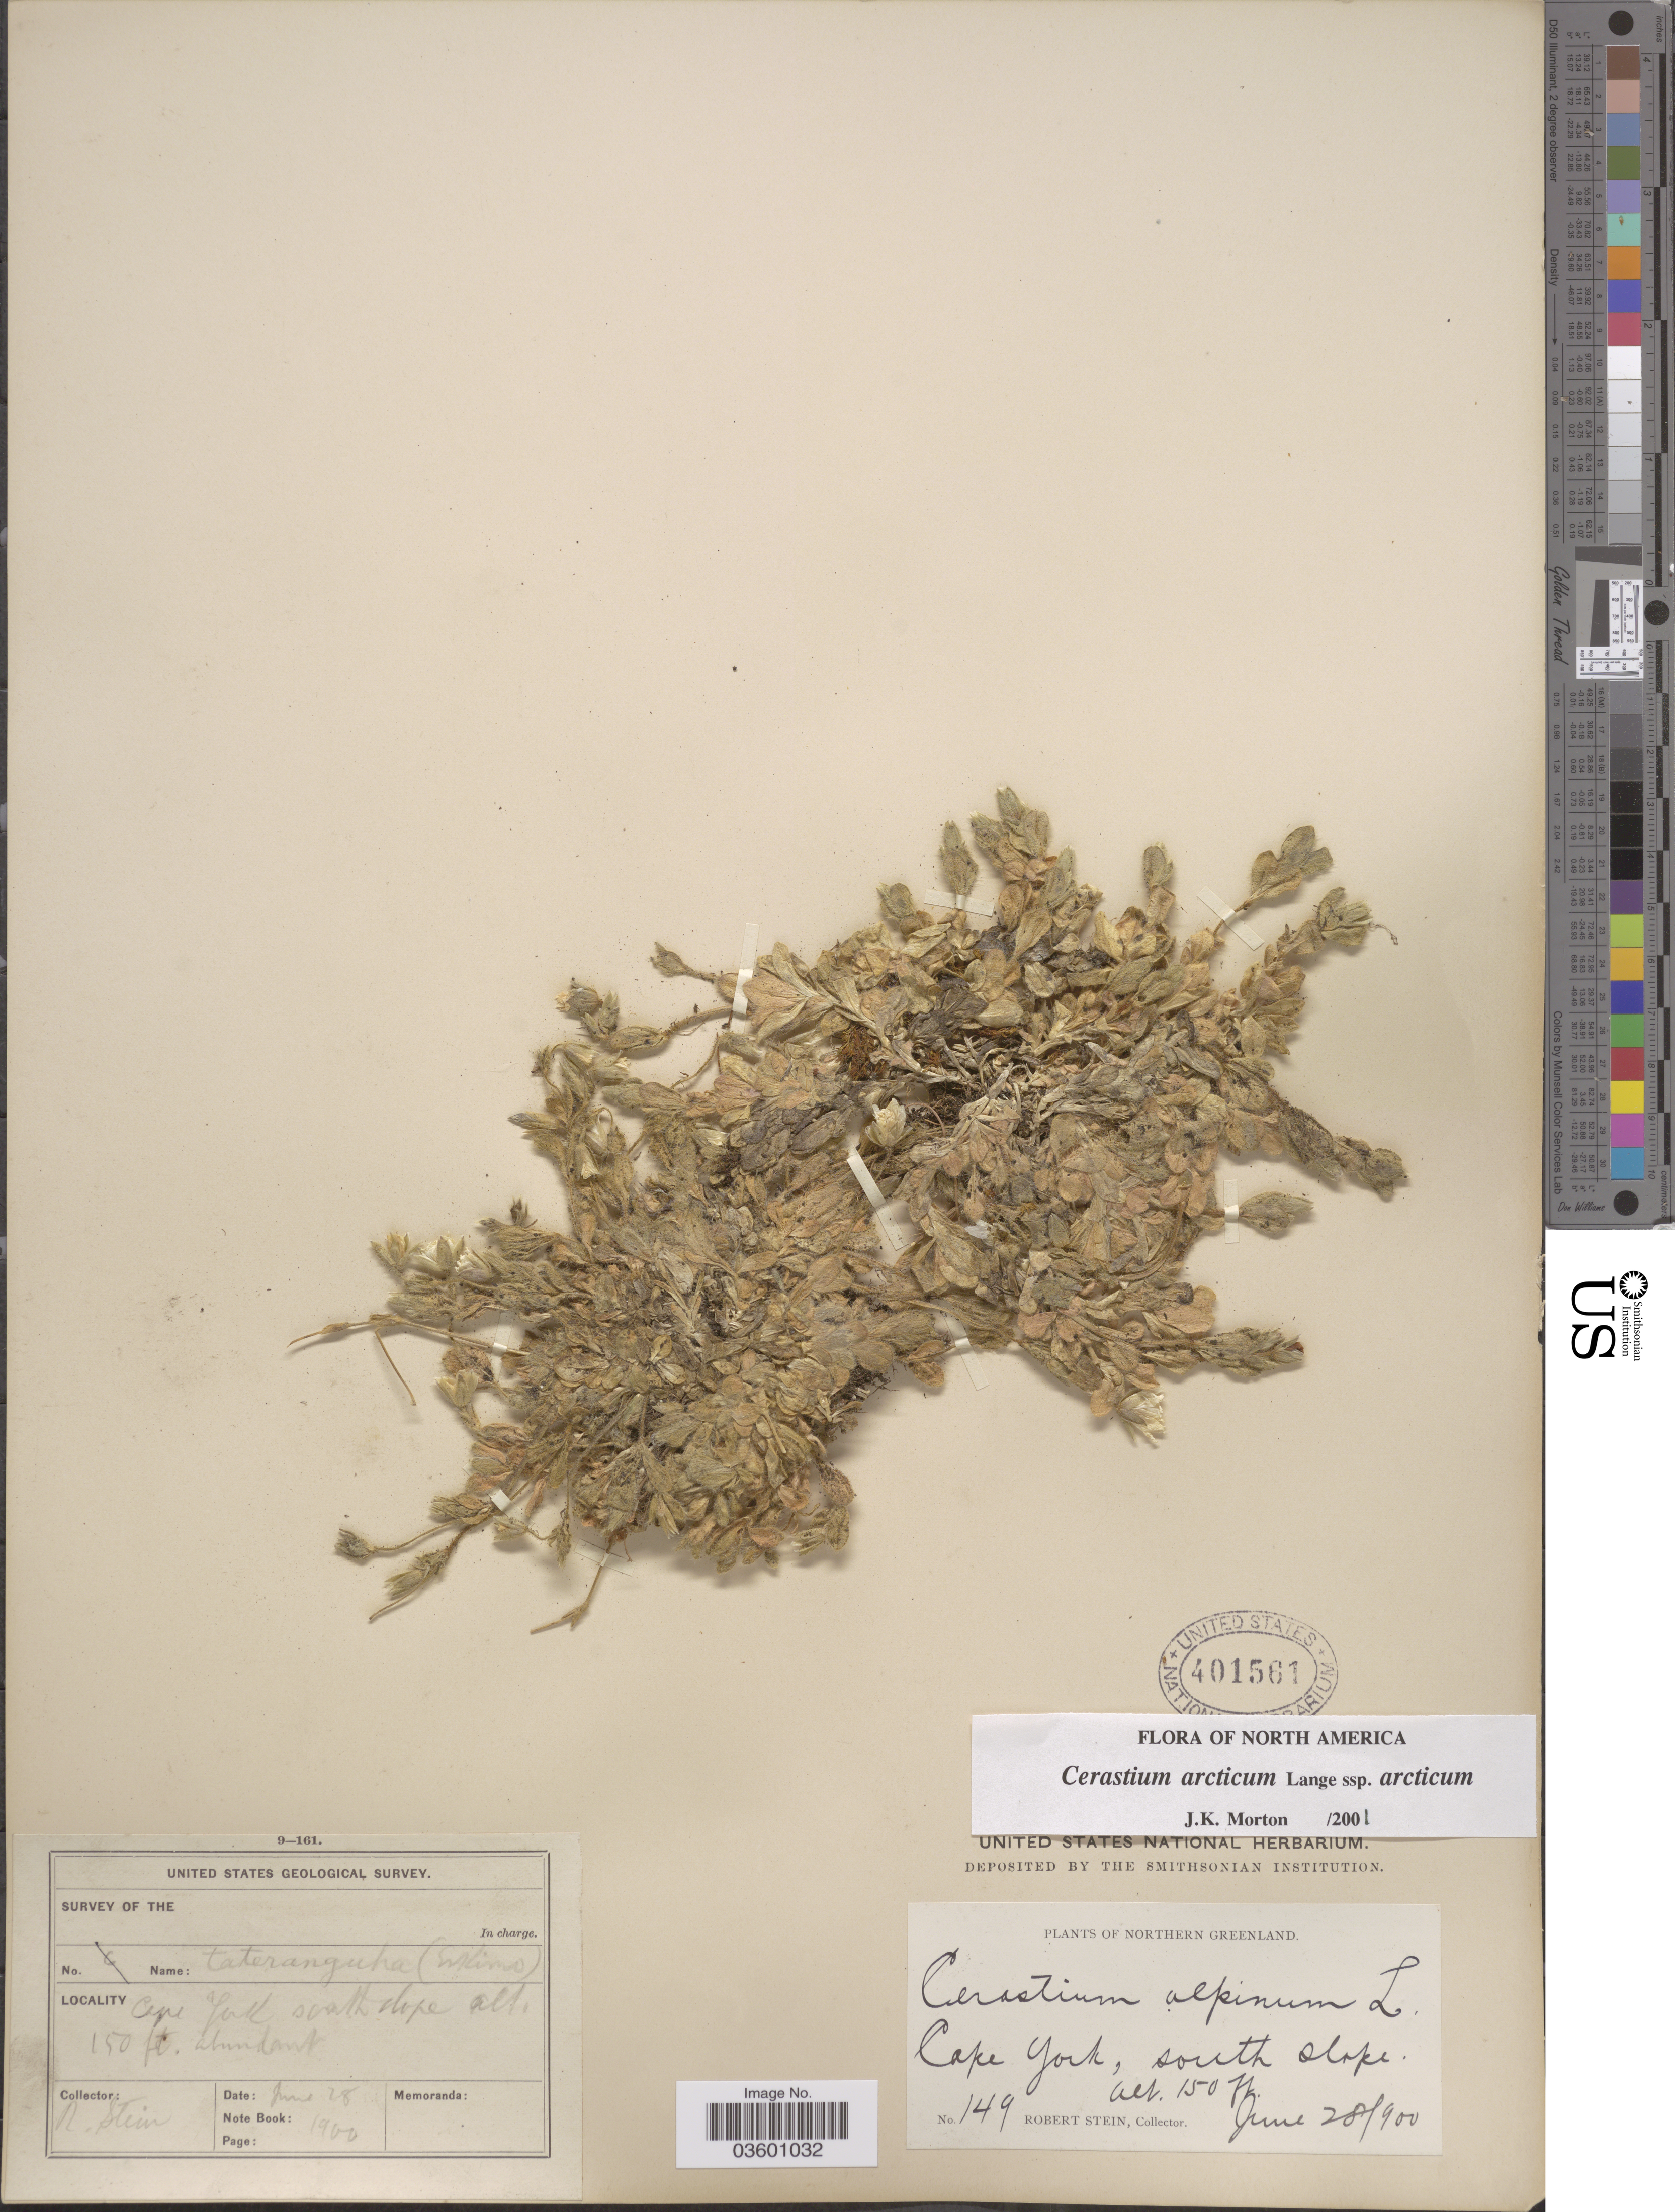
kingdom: Plantae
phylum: Tracheophyta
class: Magnoliopsida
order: Caryophyllales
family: Caryophyllaceae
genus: Cerastium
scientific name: Cerastium arcticum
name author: Lange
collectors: R. Stein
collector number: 149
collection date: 1900-06-28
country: Greenland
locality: Northern Greenland. Cape York, south slope.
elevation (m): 46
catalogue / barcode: US 401561